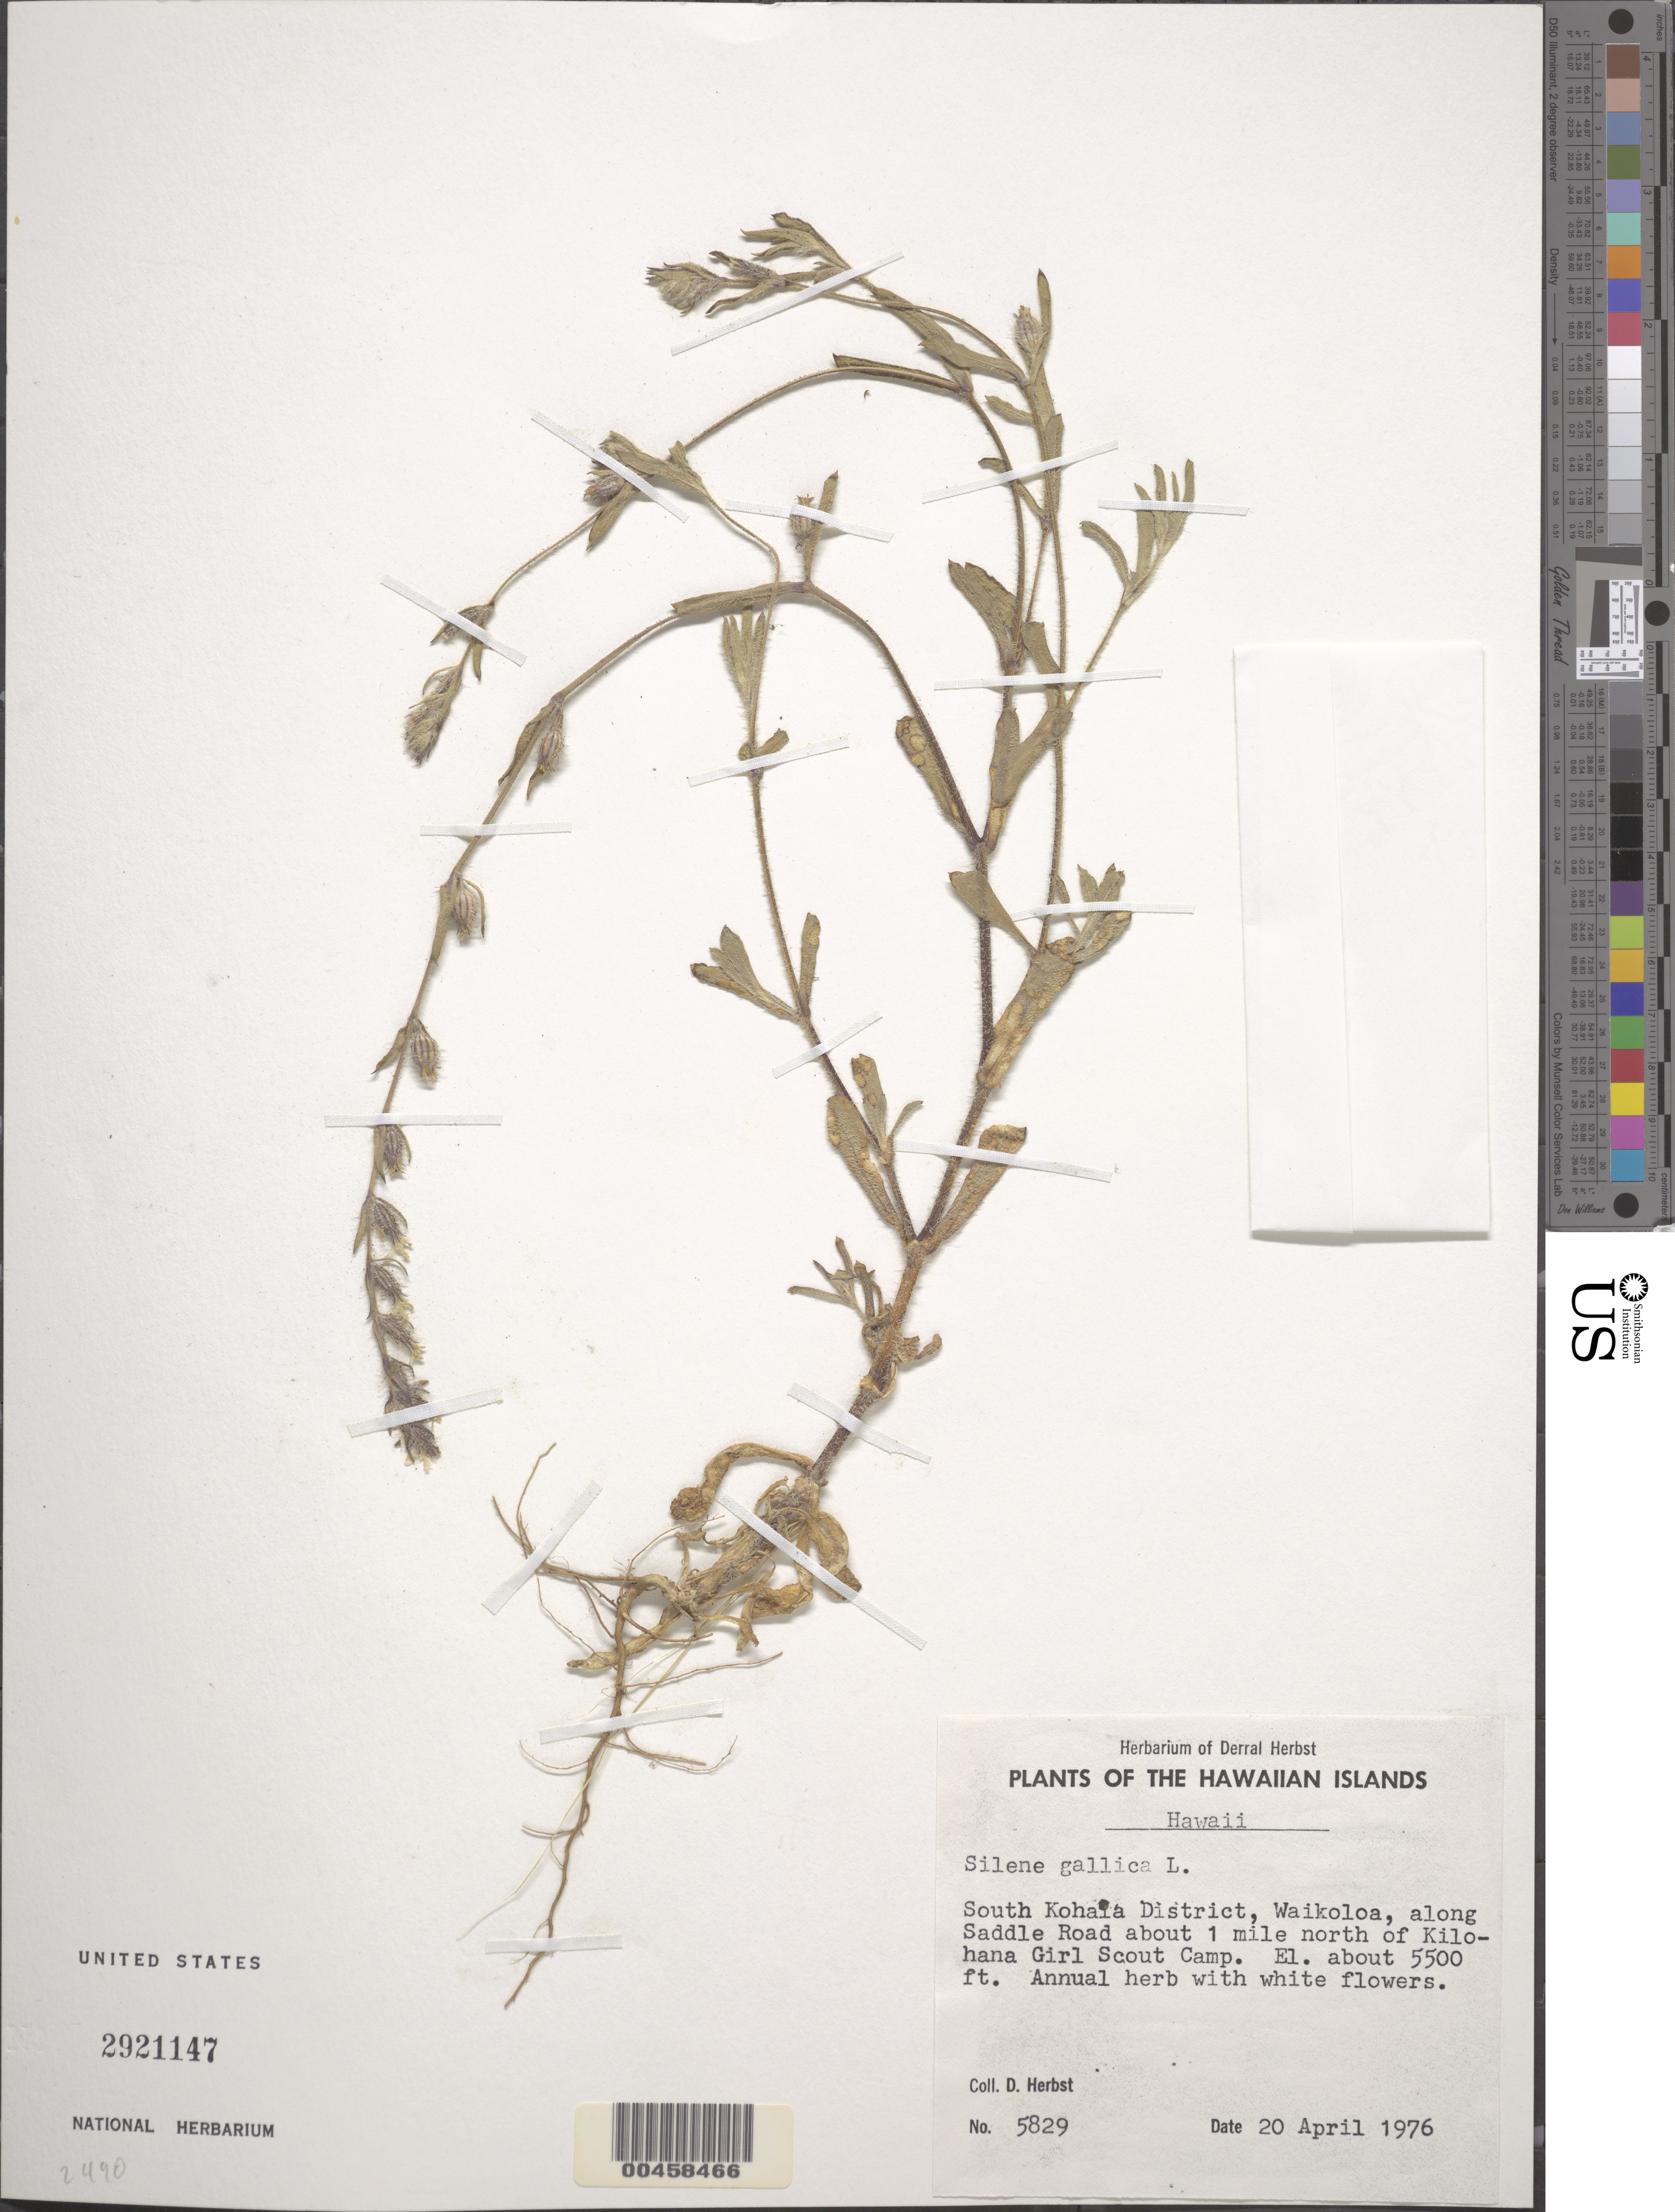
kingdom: Plantae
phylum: Tracheophyta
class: Magnoliopsida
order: Caryophyllales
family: Caryophyllaceae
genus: Silene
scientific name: Silene gallica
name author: L.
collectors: D. R. Herbst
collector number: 5829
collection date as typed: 20 Apr 1976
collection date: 1976-04-20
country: United States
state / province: Hawaii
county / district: Hawaii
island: Hawaii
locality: South Kohala District, Waikoloa, along Saddle Road about 1 mile north of Kilohana Girl Scout Camp.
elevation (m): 1676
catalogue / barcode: US 2921147